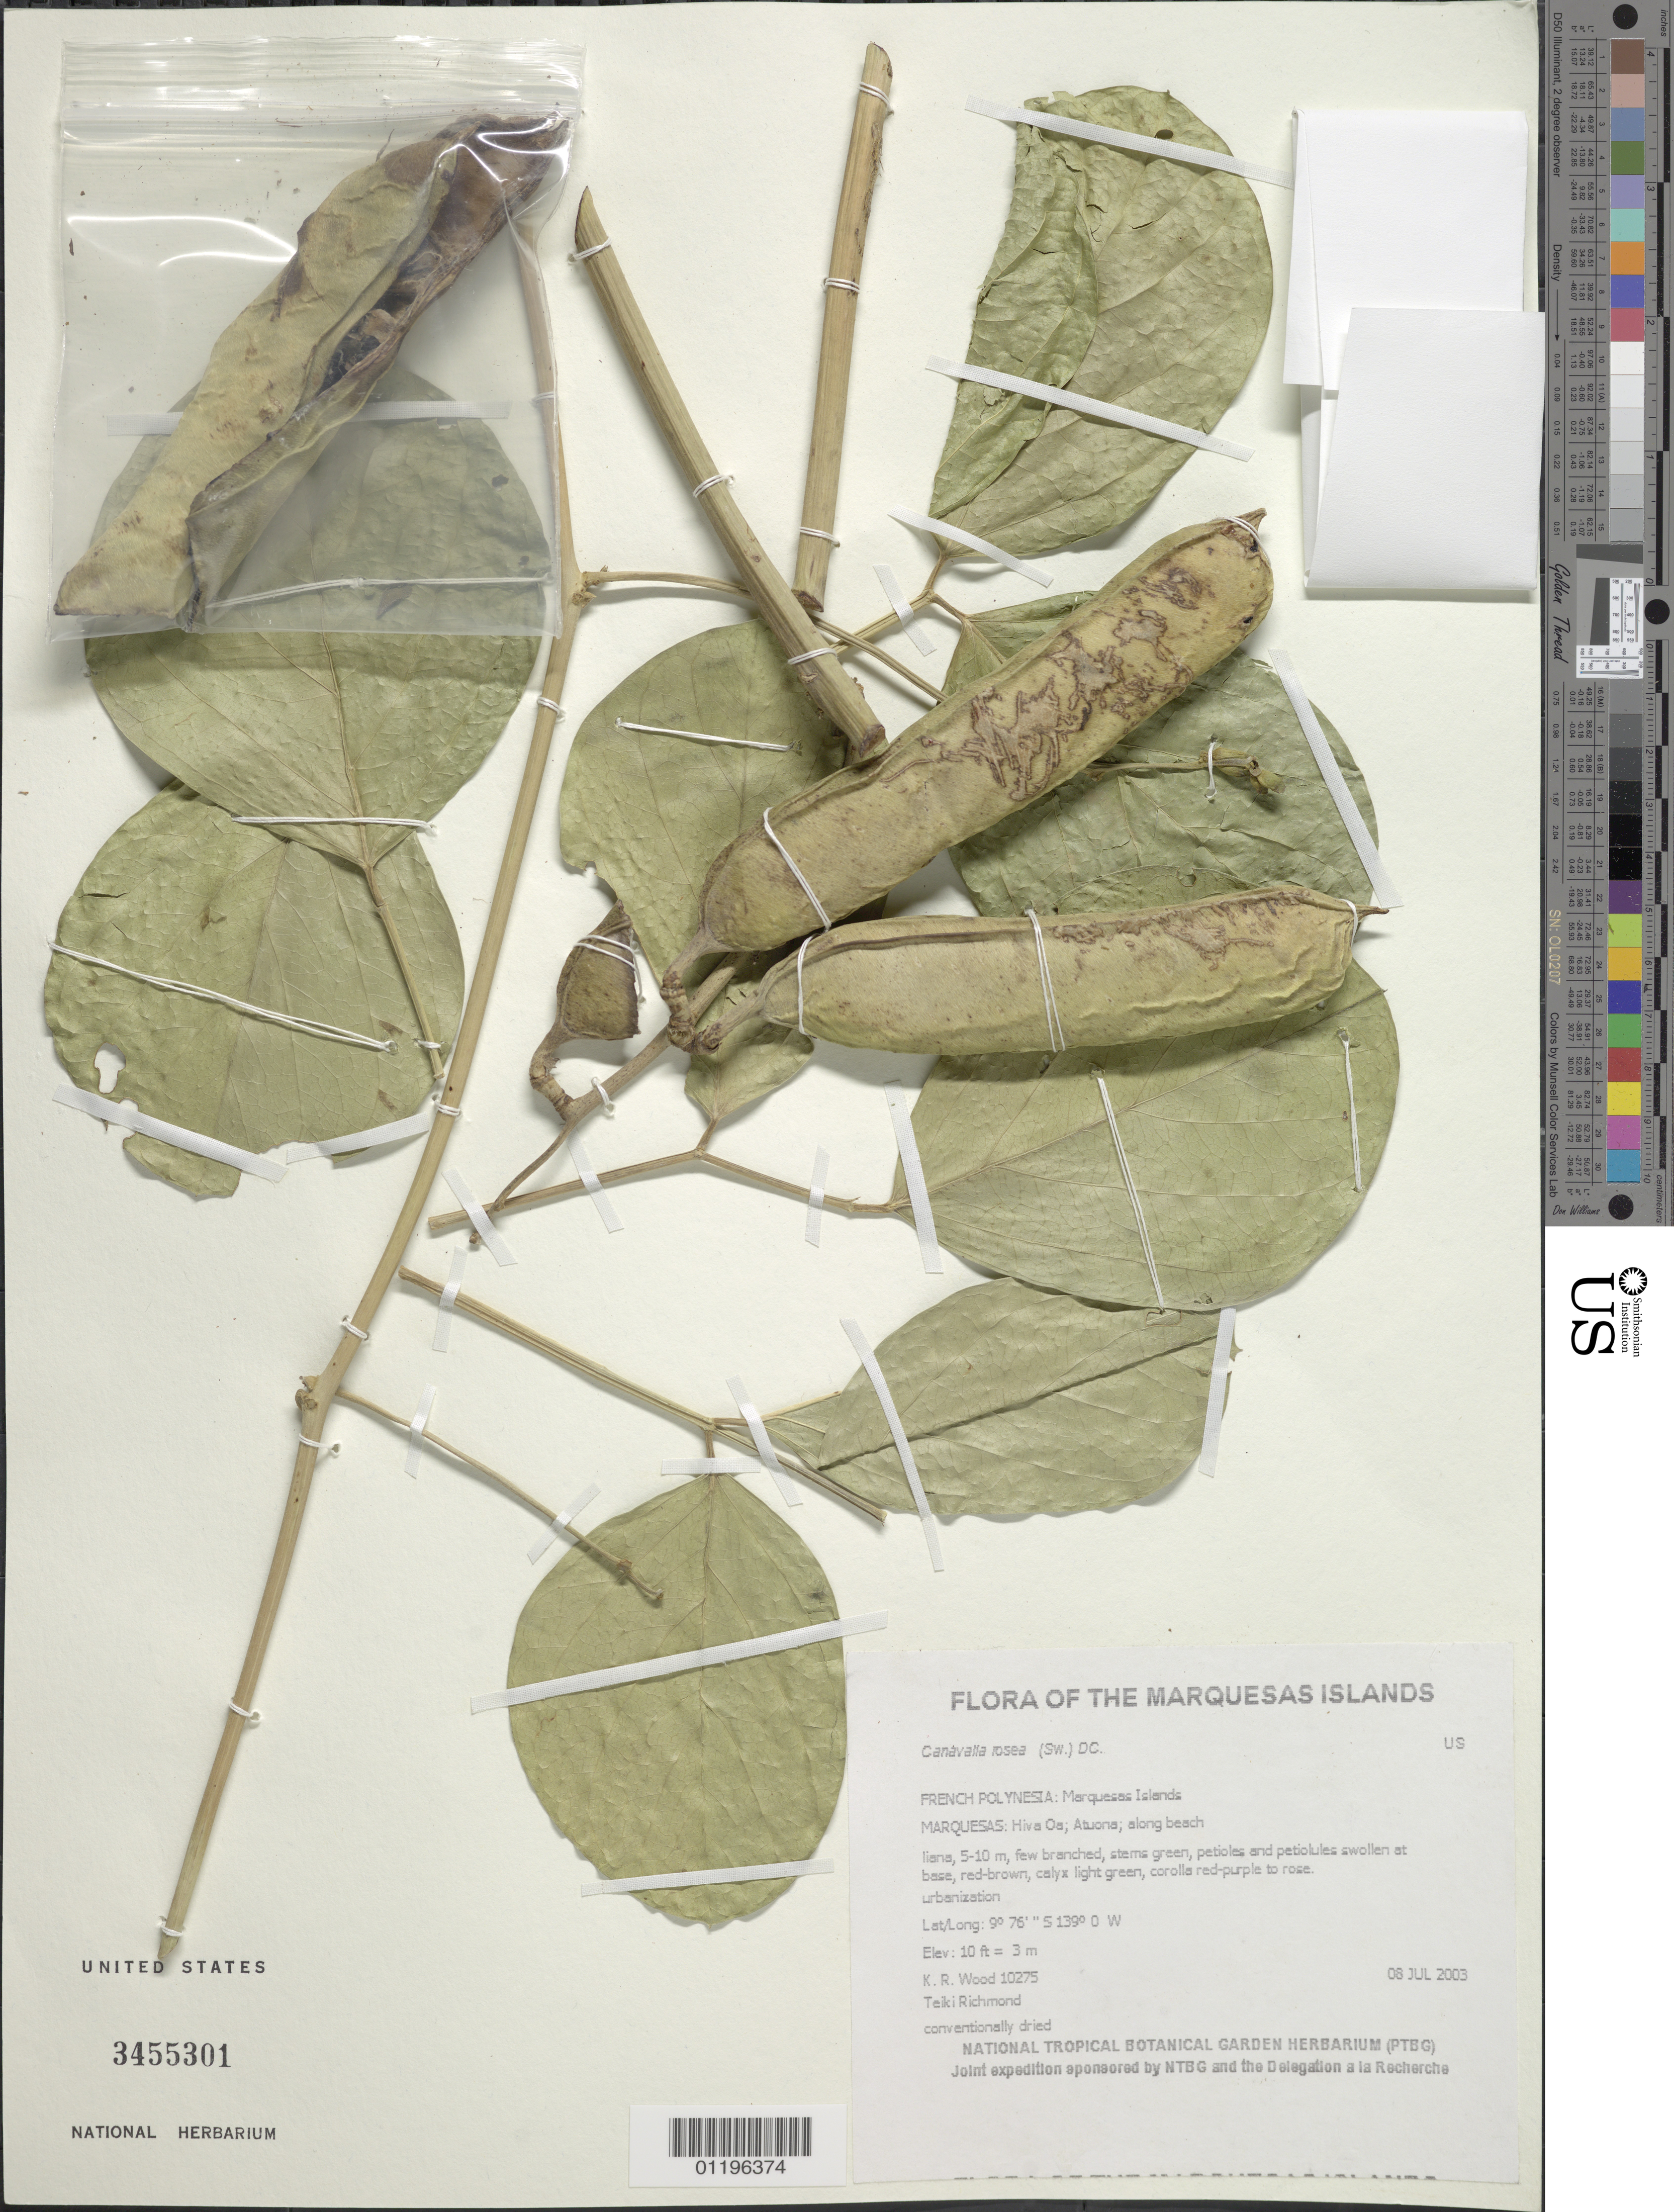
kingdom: Plantae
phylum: Tracheophyta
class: Magnoliopsida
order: Fabales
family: Fabaceae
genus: Canavalia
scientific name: Canavalia rosea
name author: (Sw.) DC.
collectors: K. R. Wood & T. Richmond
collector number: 10275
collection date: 2003-07-08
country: French Polynesia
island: Hiva Oa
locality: Atuona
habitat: Along beach. S aspect, flat slope, open, mesic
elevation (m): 3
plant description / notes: Urbanization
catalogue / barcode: US 3455301